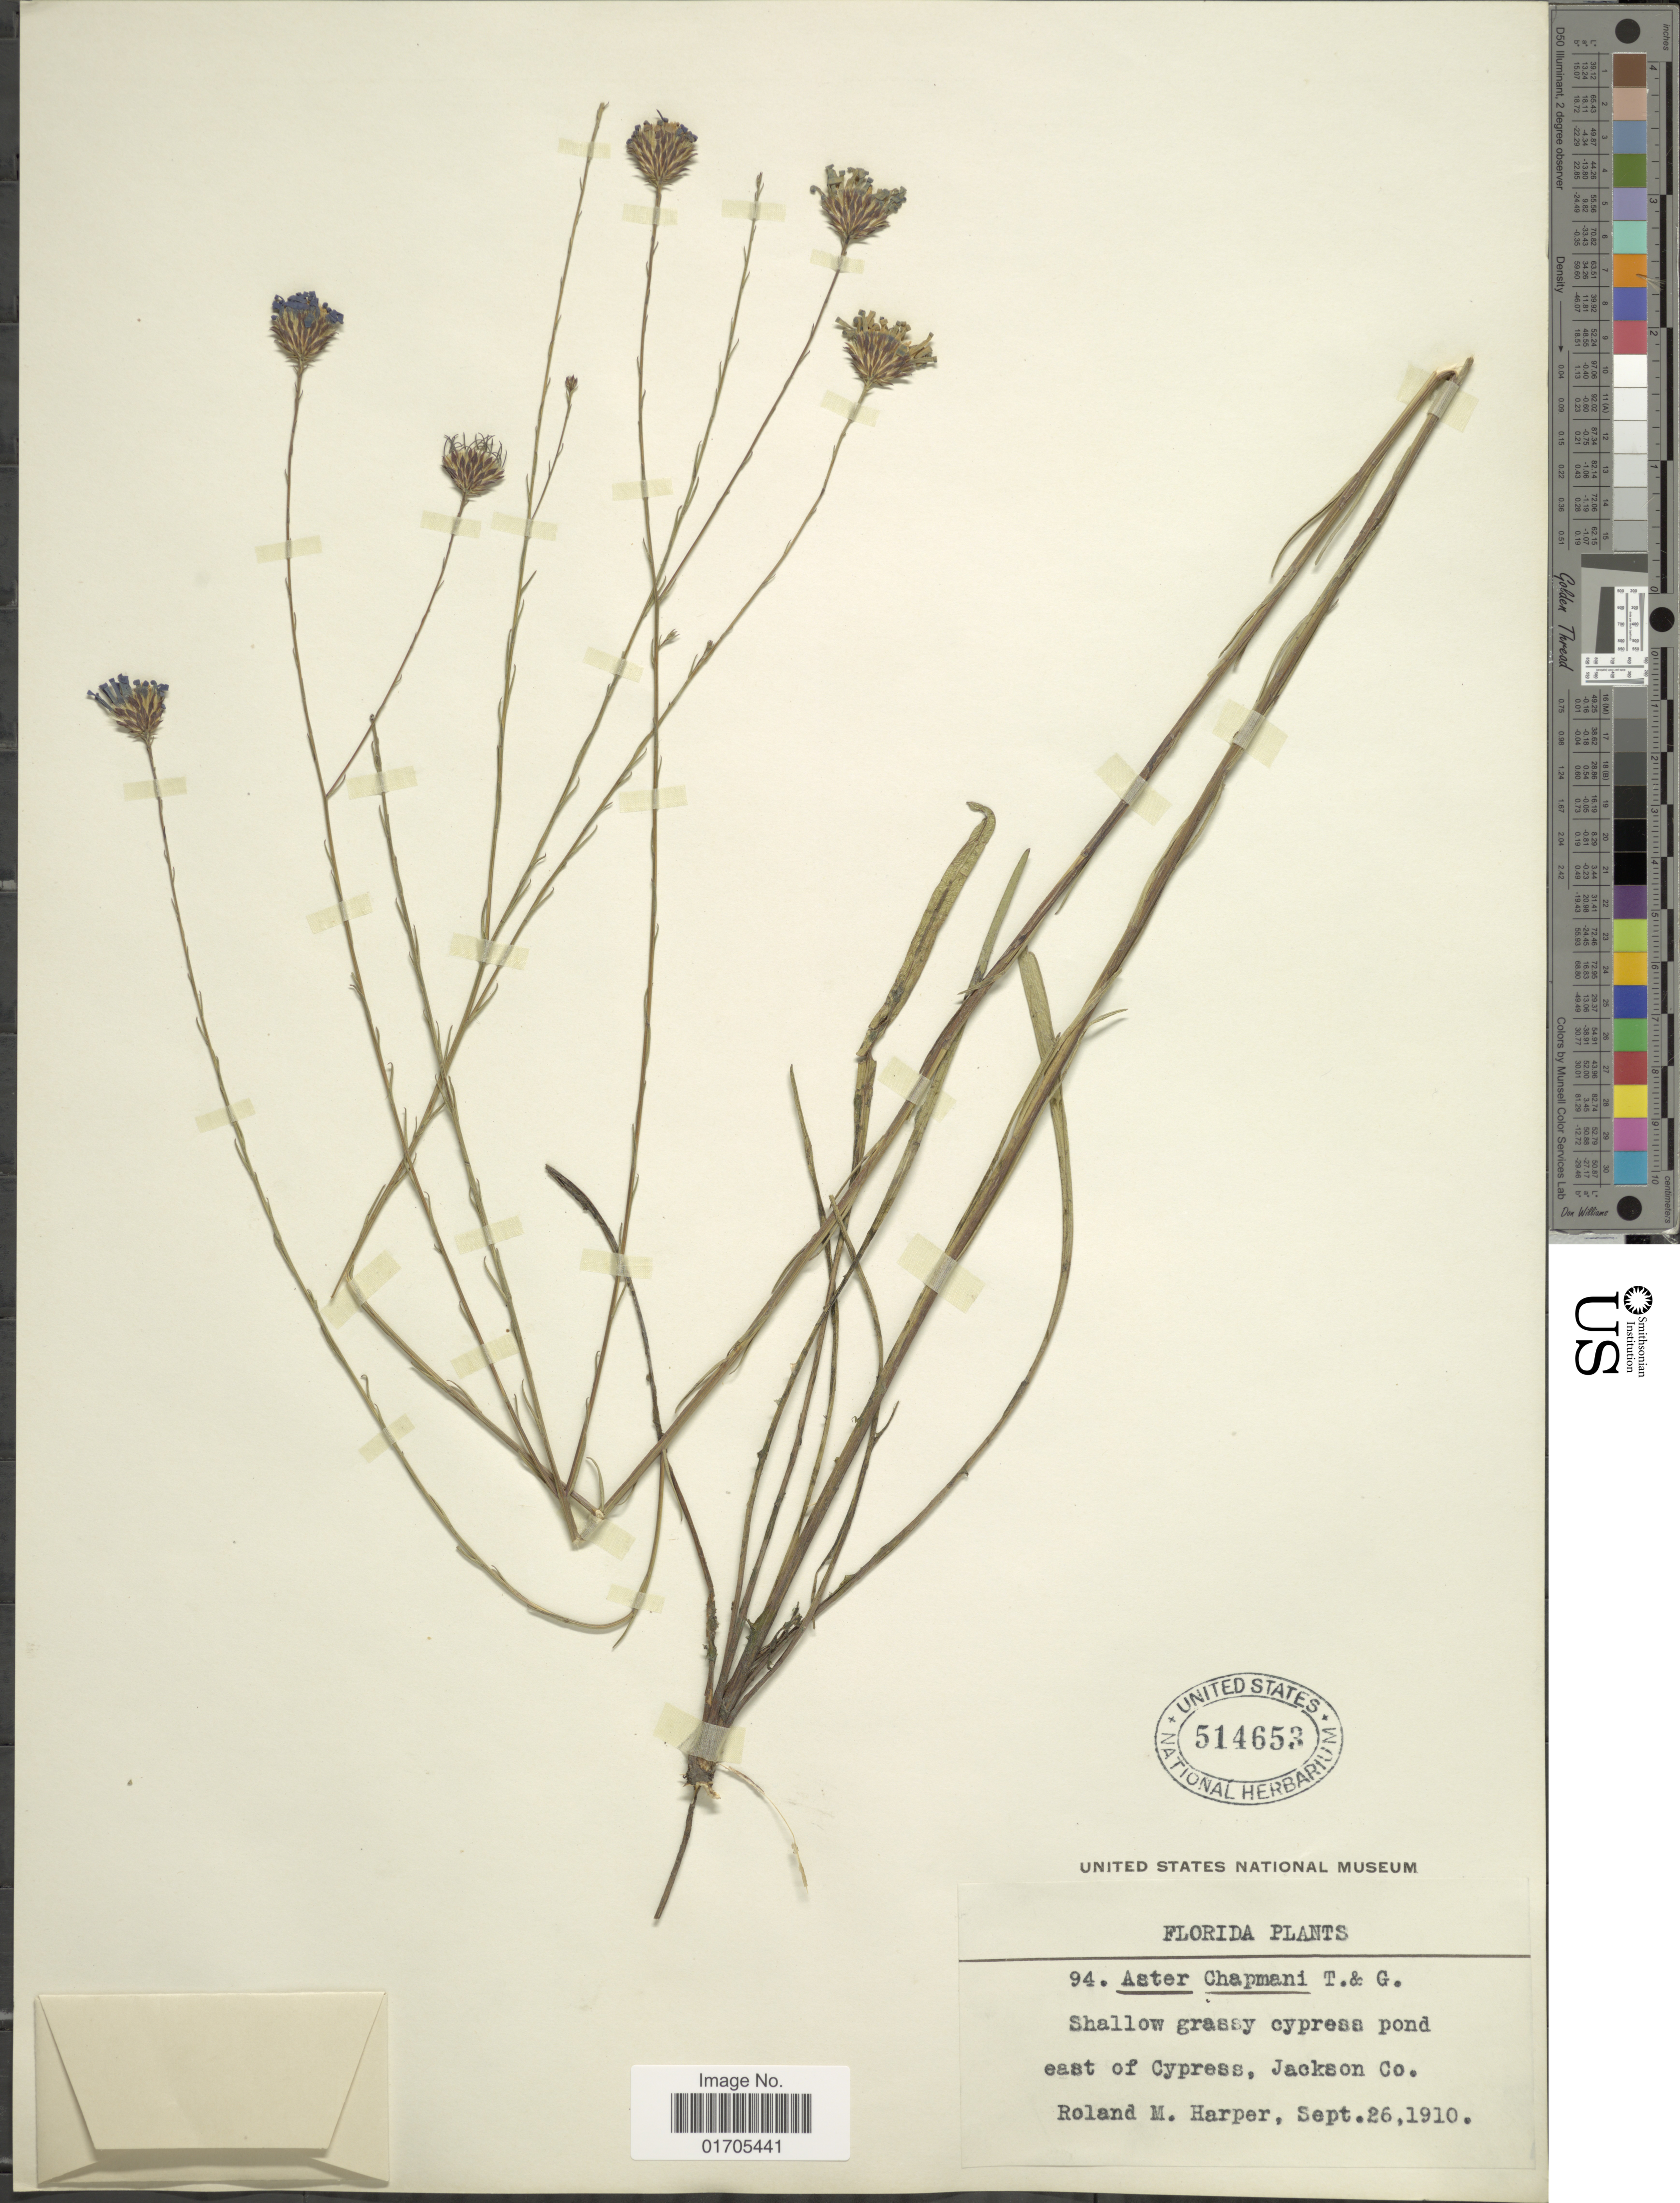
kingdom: Plantae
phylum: Tracheophyta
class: Magnoliopsida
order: Asterales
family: Asteraceae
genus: Eurybia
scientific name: Eurybia chapmanii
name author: (Torr. & A. Gray) G.L. Nesom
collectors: R. M. Harper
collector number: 94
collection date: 1910-09-26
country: United States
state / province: Florida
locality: Florida. Shallow grassy cypress pond east of Cypress, Jackson Co.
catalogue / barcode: US 514653